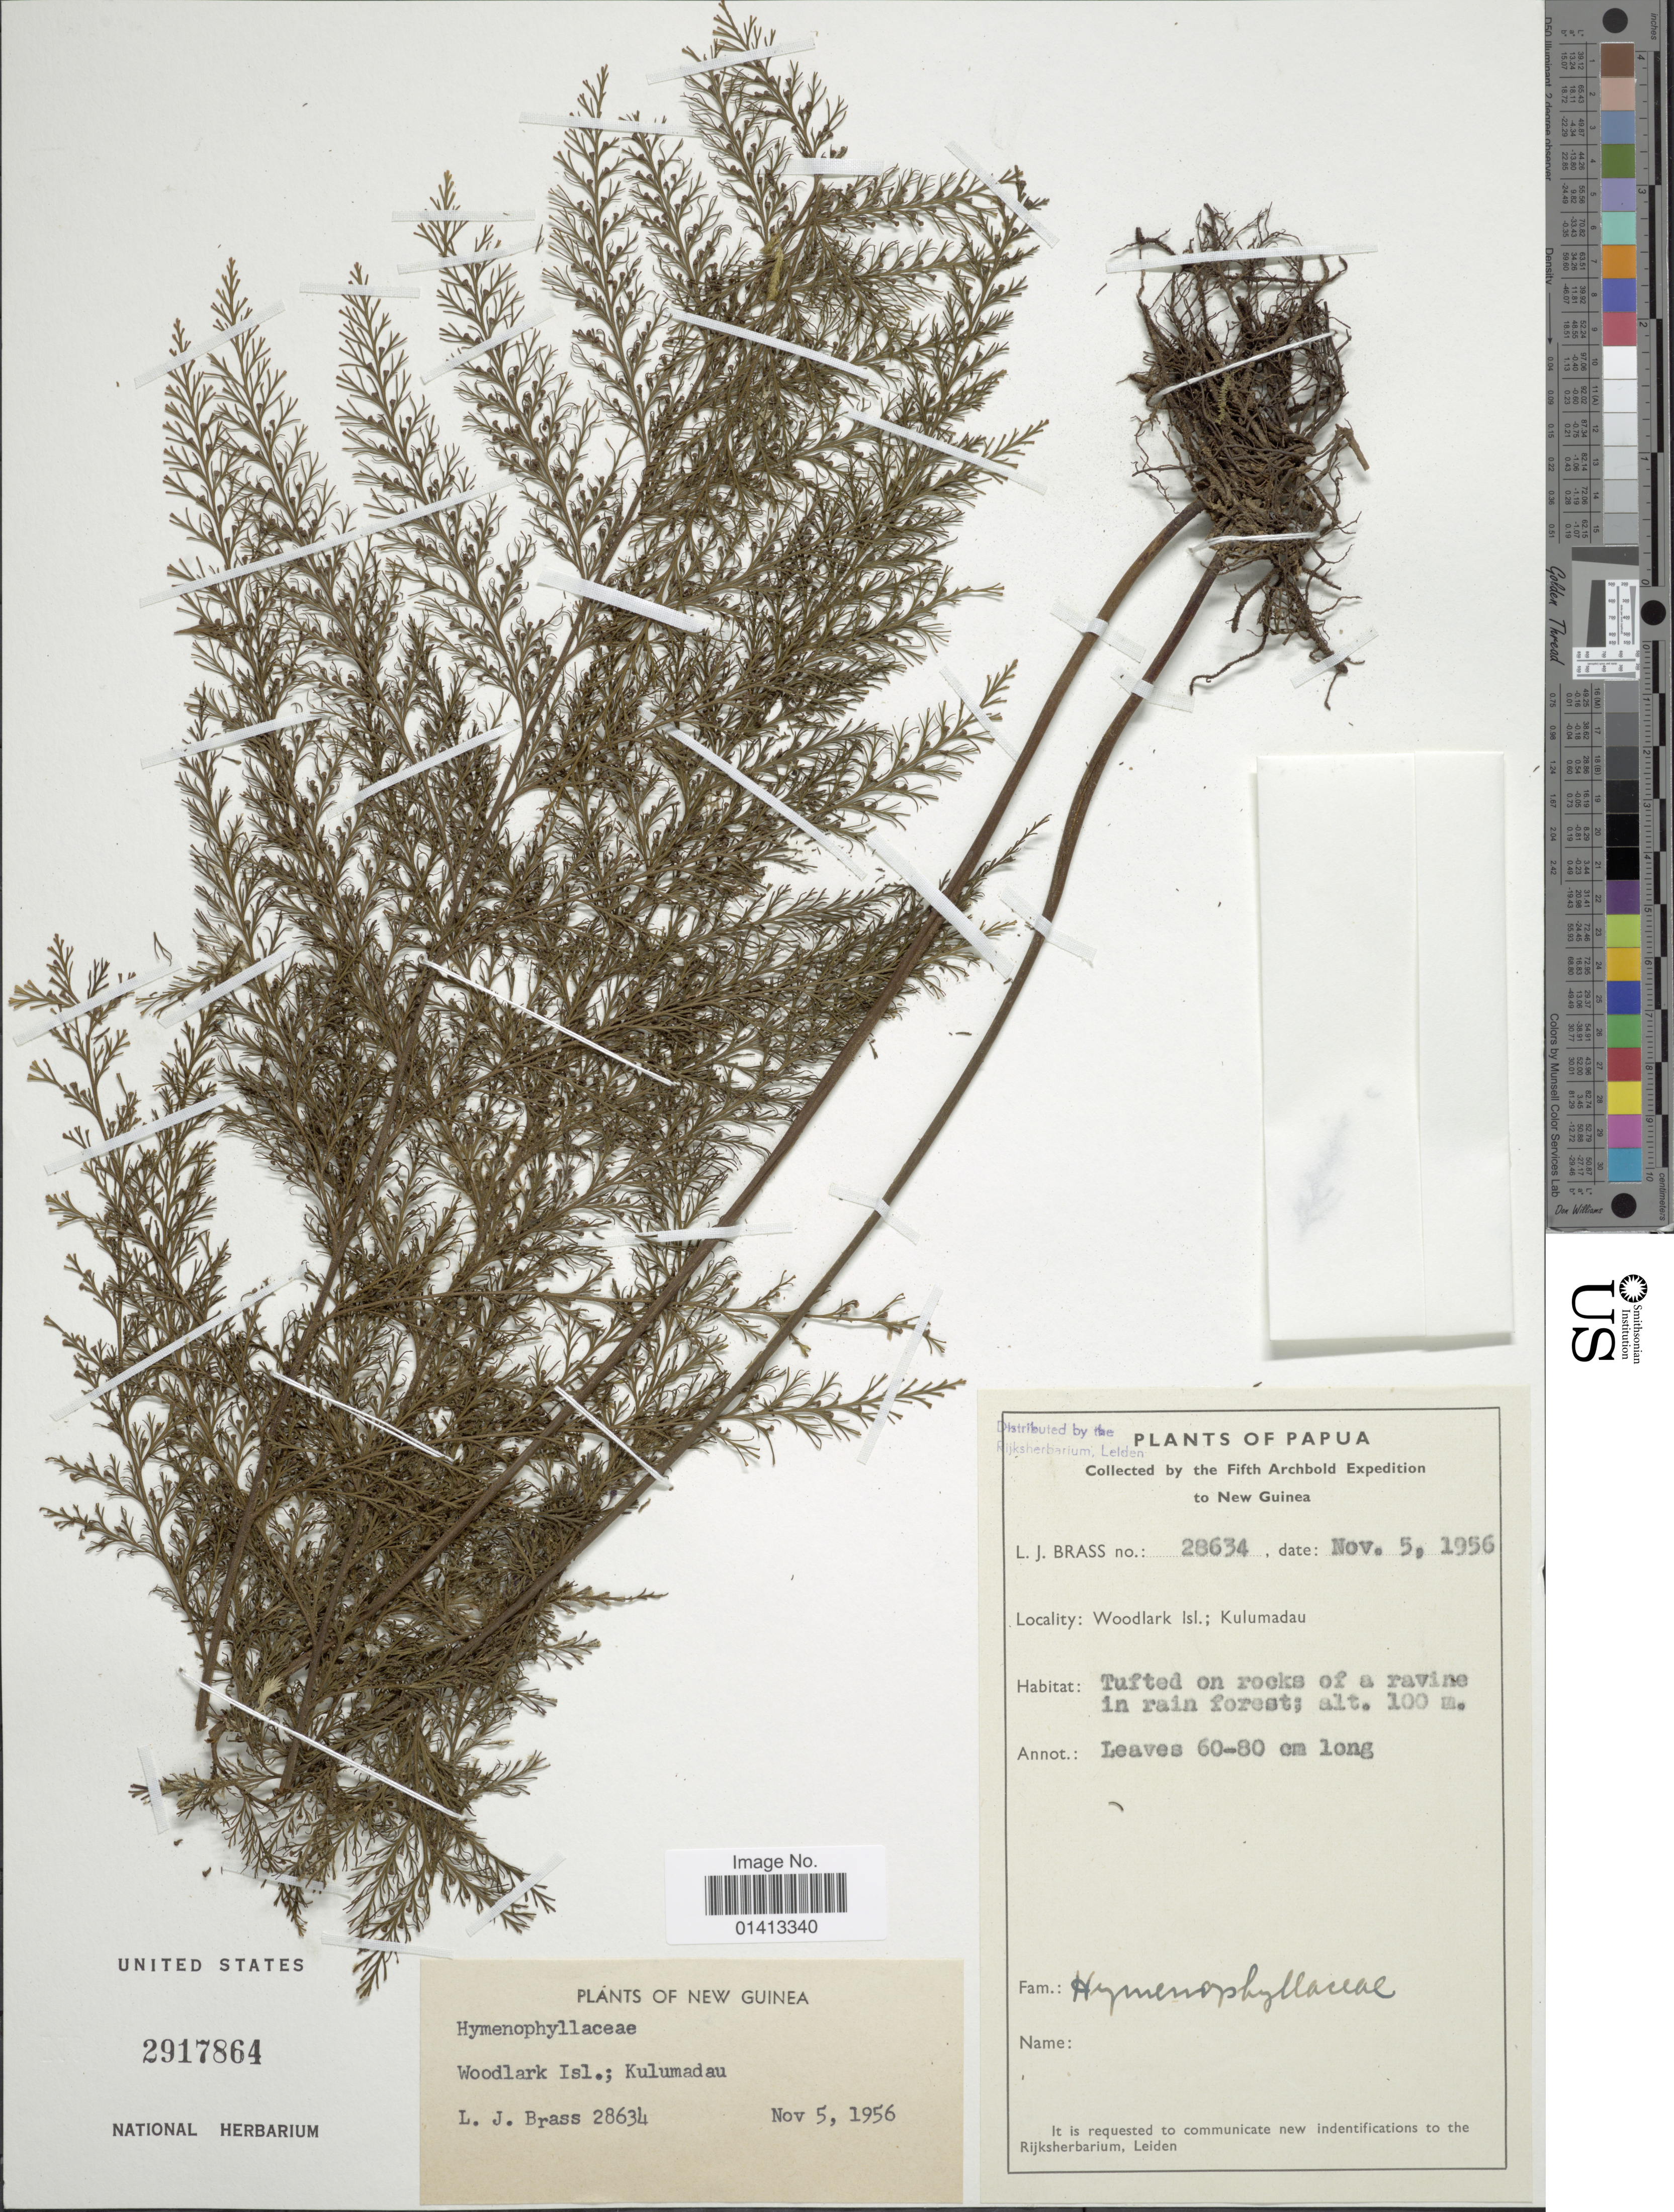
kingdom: Plantae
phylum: Tracheophyta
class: Polypodiopsida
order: Hymenophyllales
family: Hymenophyllaceae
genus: Crepidomanes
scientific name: Crepidomanes sp.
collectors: L. J. Brass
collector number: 28634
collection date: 1956-11-05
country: Papua New Guinea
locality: Woodlark Isl; Kulumadau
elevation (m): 100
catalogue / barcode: US 2917864